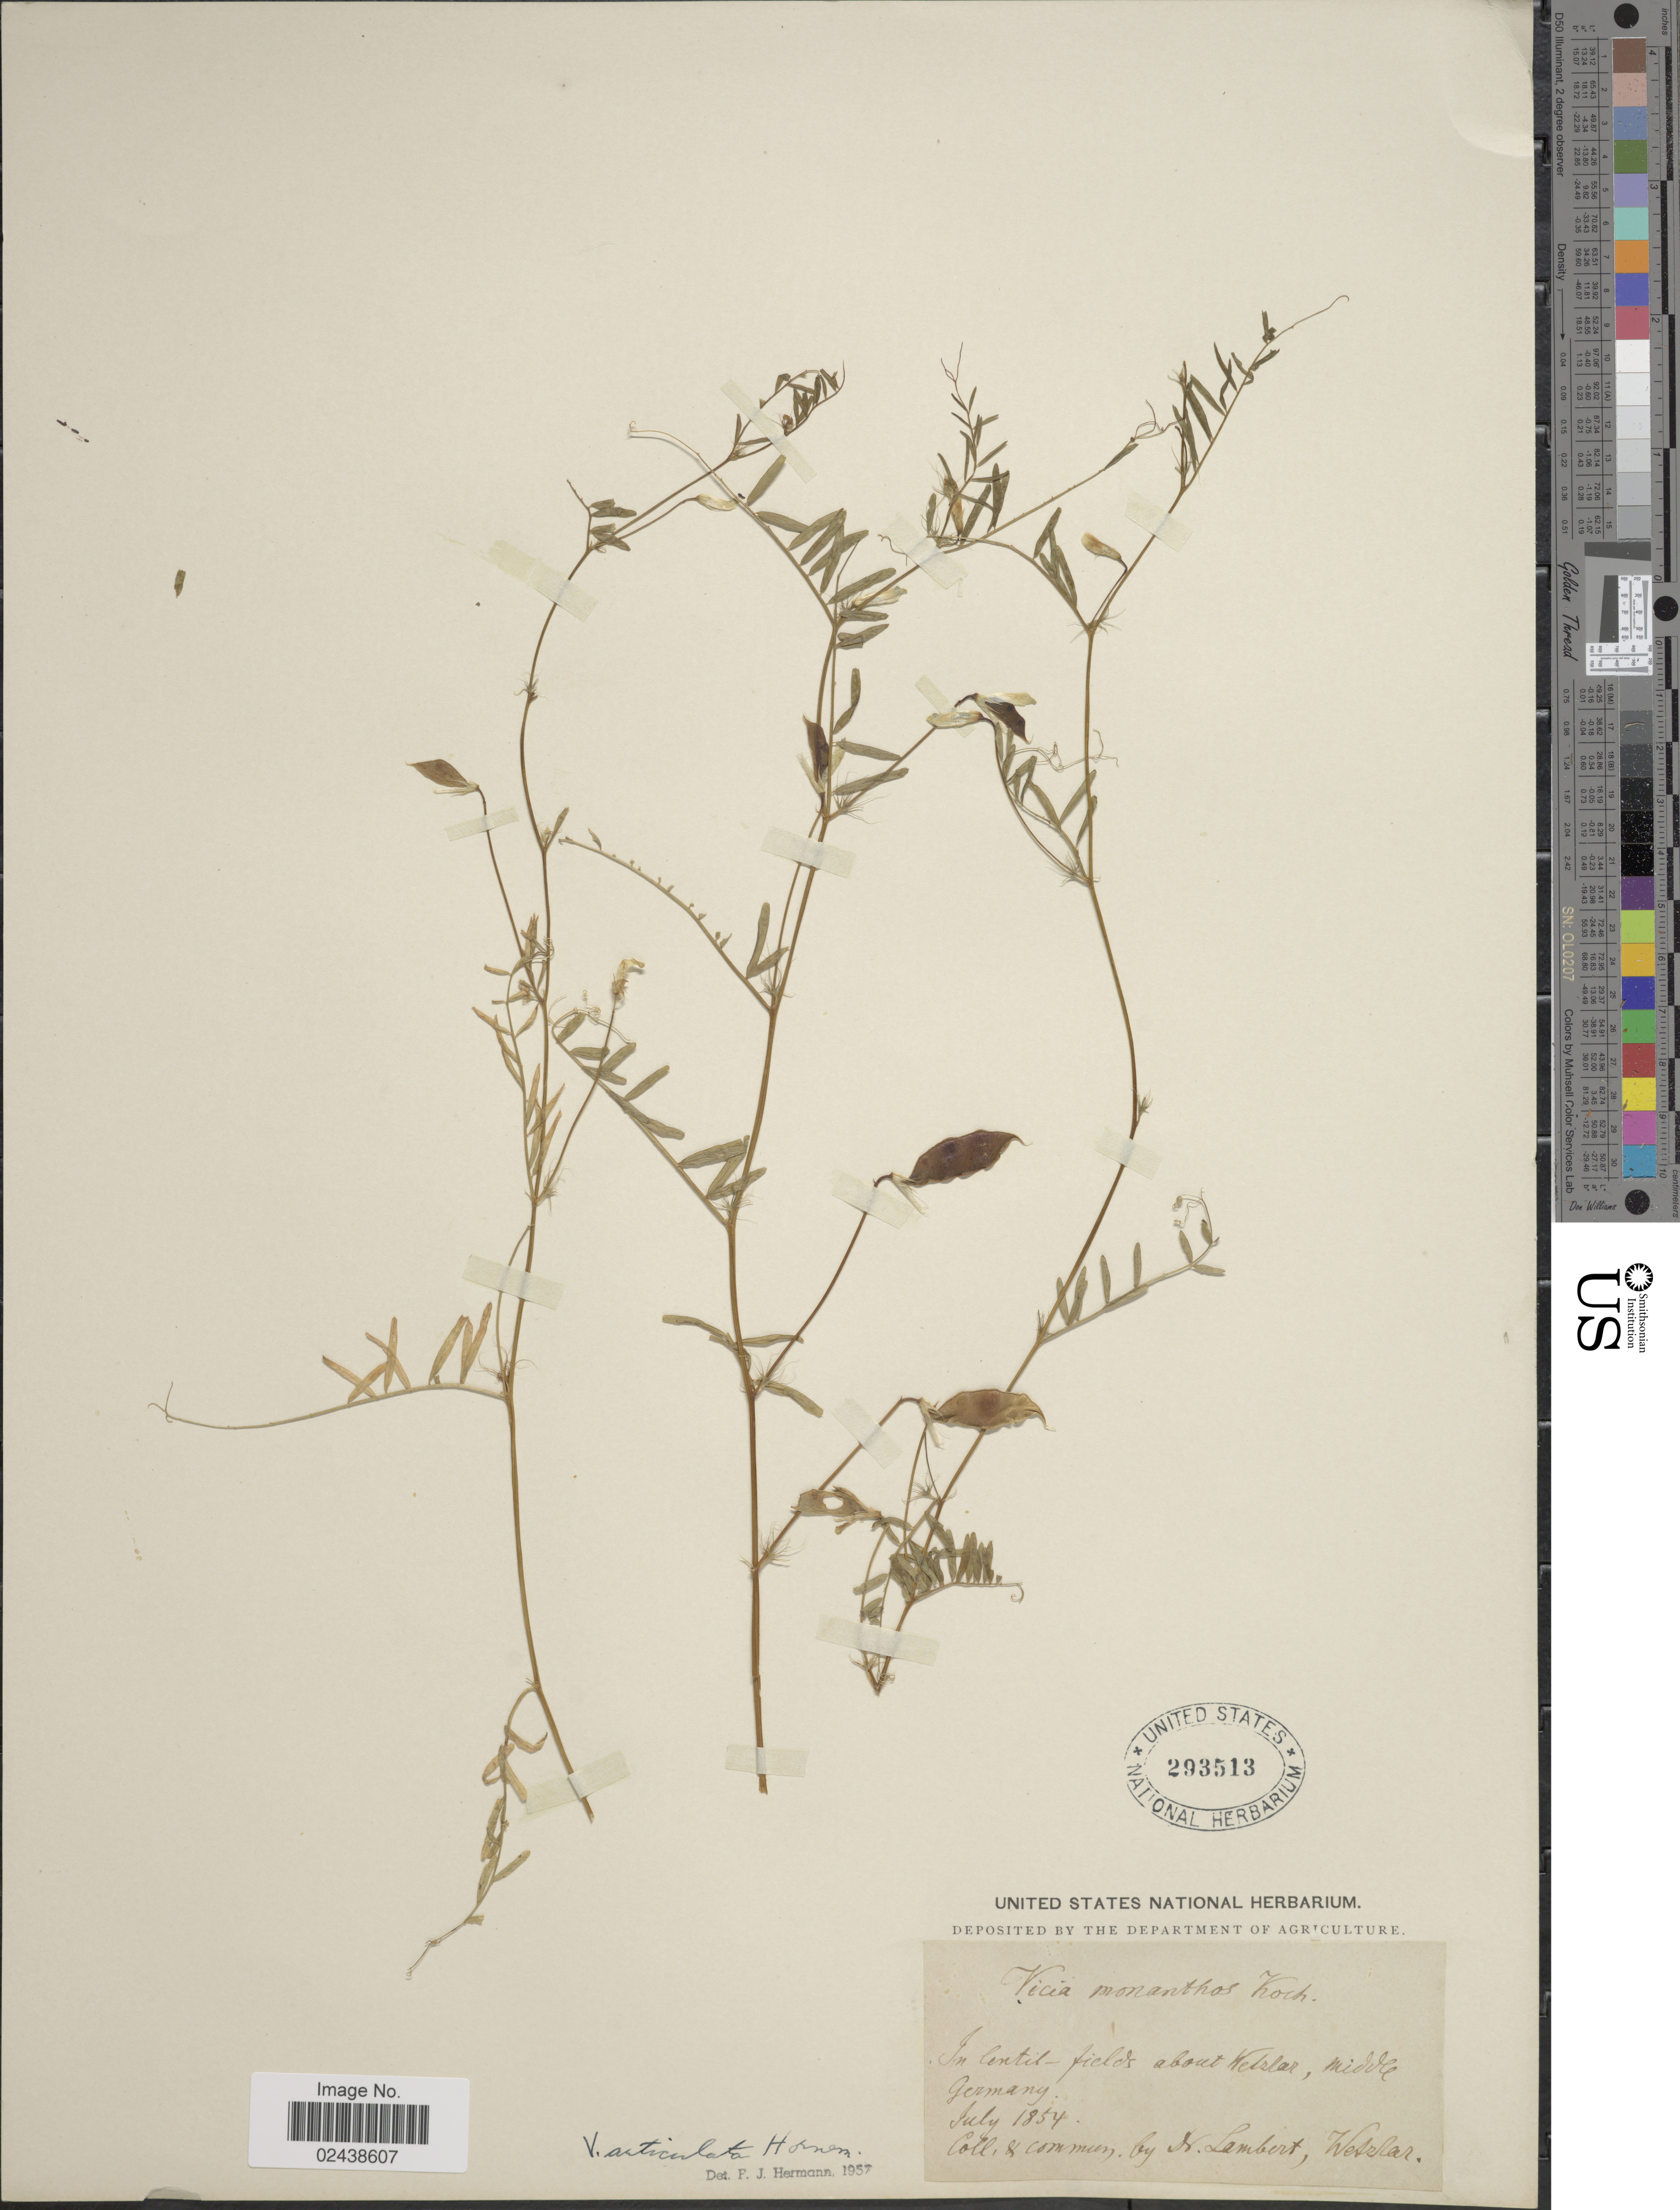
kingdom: Plantae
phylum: Tracheophyta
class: Magnoliopsida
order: Fabales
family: Fabaceae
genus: Vicia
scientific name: Vicia articulata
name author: Hornem.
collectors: Lambert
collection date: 1854-07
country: Germany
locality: In centil- fields about Wetzlar, Middle Germany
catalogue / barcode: US 293513